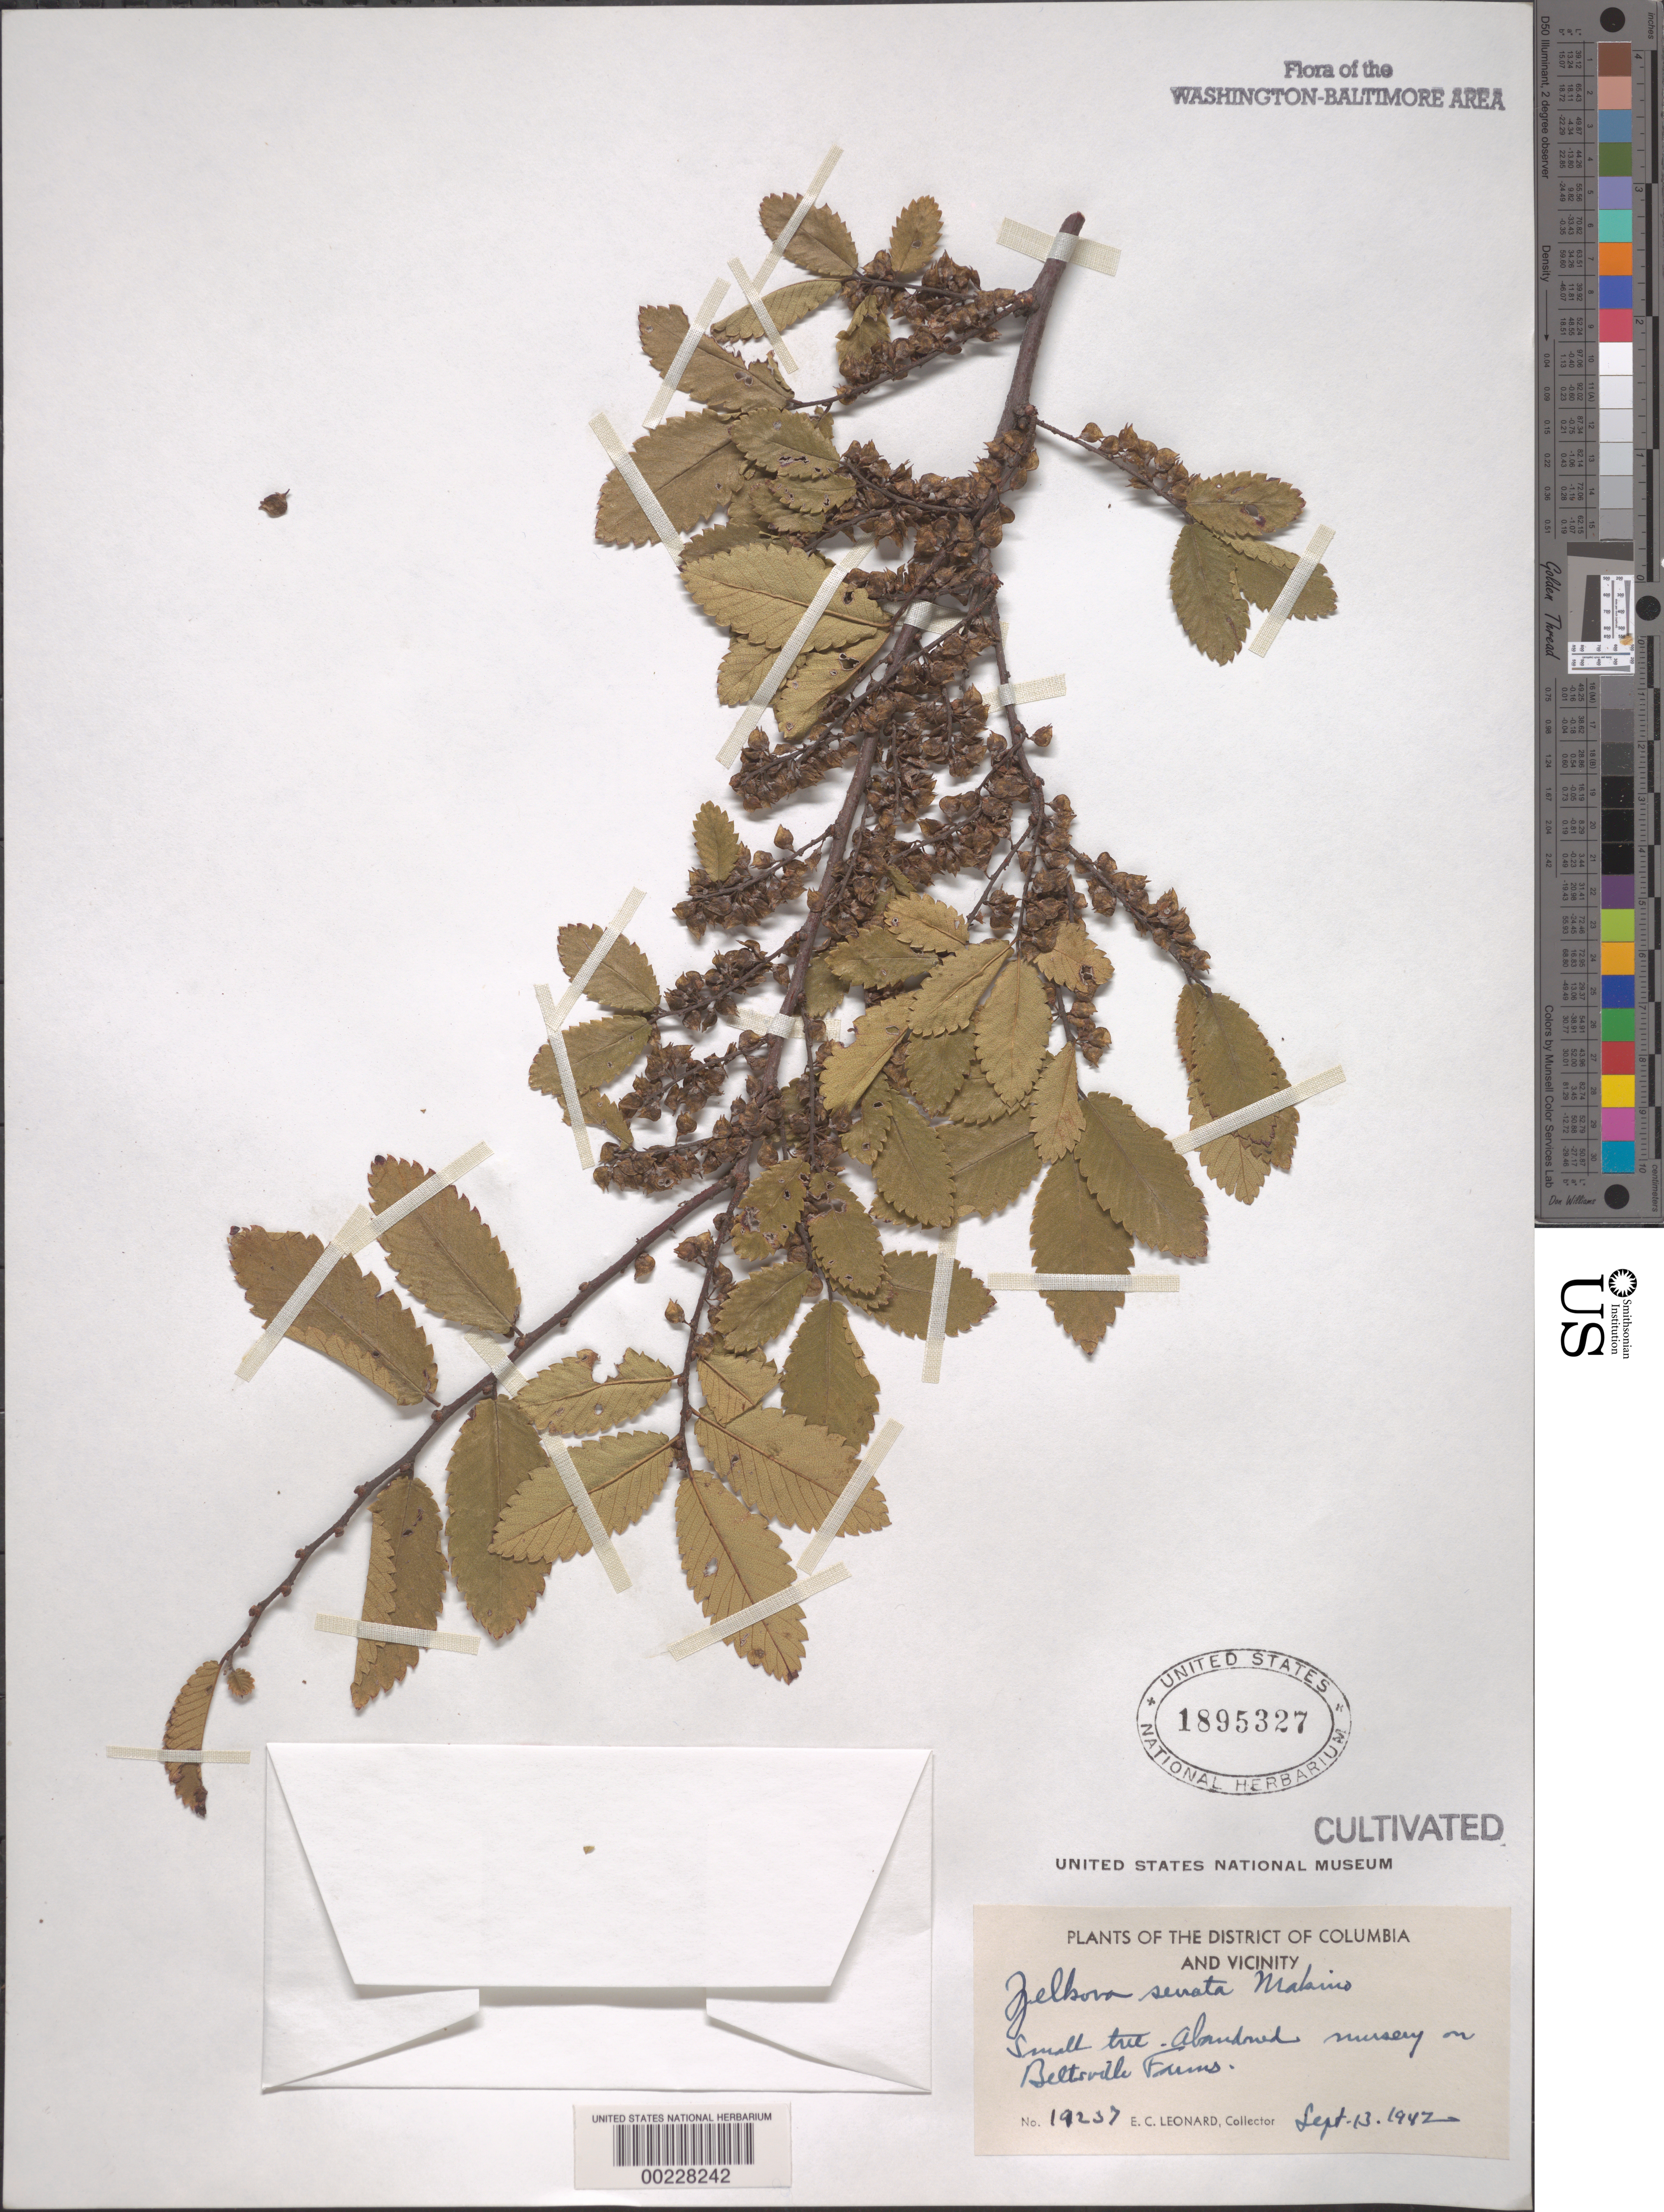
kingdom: Plantae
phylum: Tracheophyta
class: Magnoliopsida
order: Rosales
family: Ulmaceae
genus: Zelkova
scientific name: Zelkova serrata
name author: (Thunb.) Makino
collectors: E. C. Leonard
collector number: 19257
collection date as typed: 13 Sep 1942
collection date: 1942-09-13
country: United States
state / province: Maryland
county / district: Prince George's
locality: Abandoned nursery on Beltsville Farms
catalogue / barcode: US 1895327